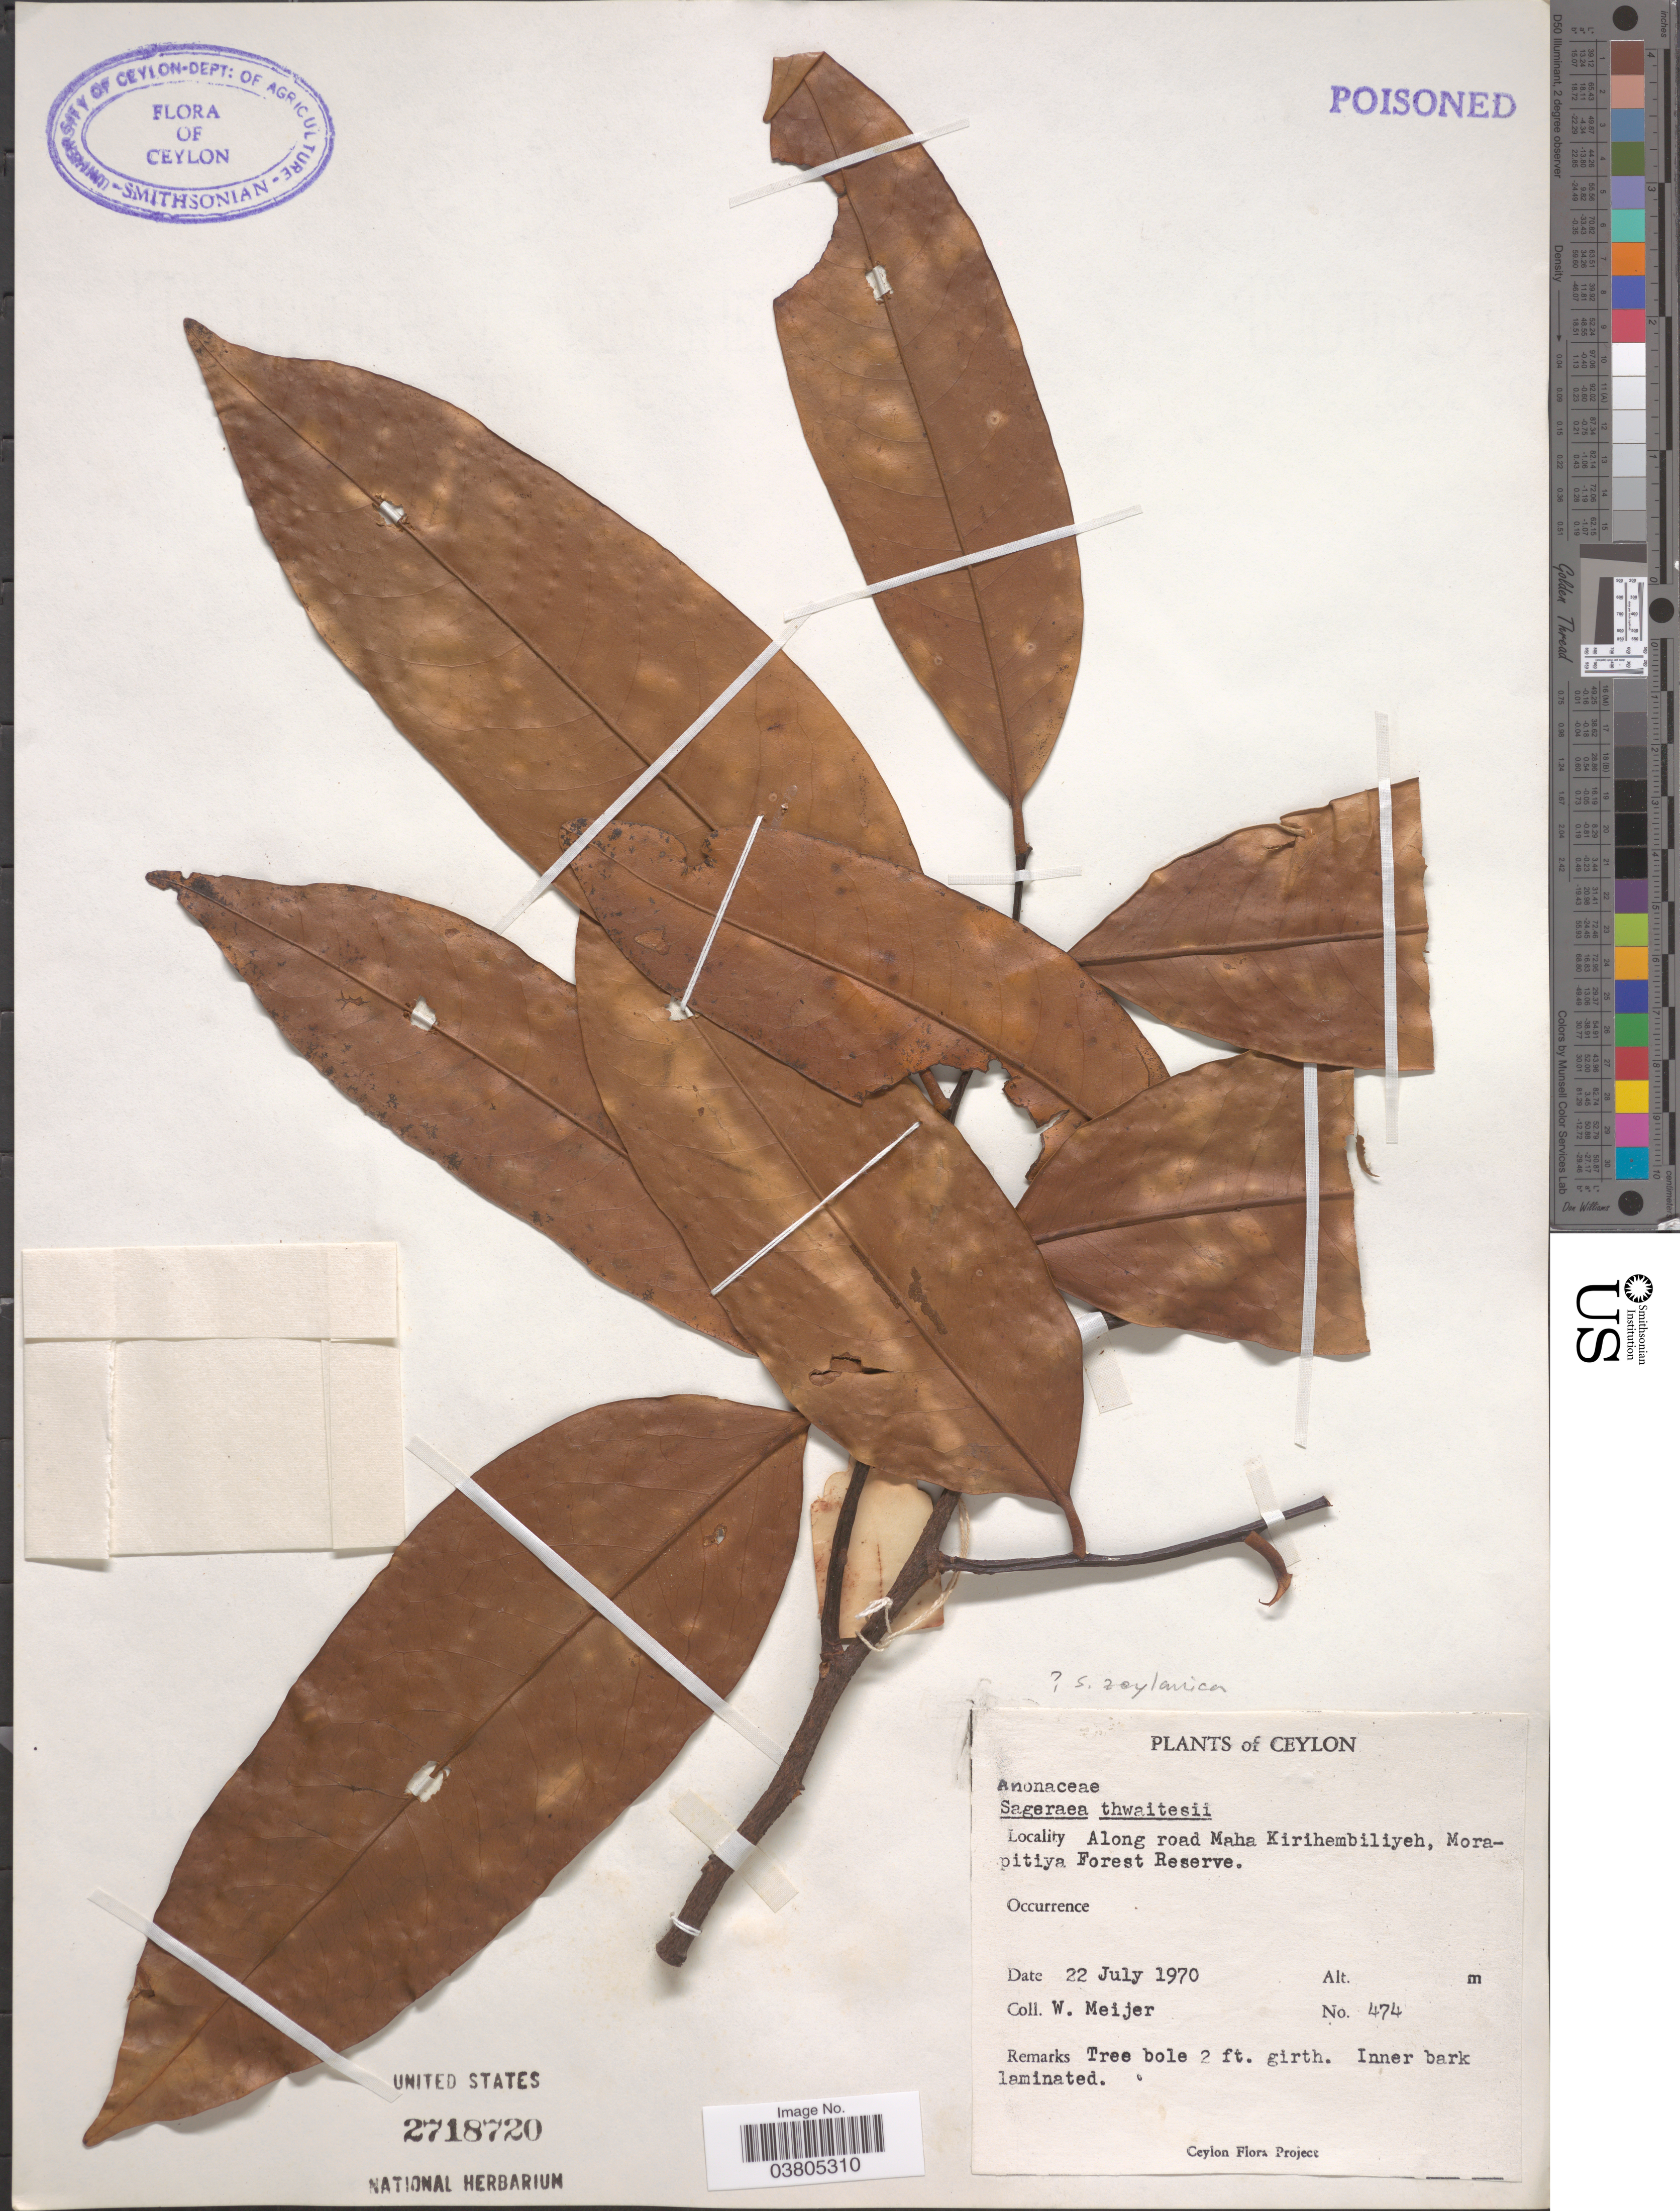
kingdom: Plantae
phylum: Tracheophyta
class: Magnoliopsida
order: Magnoliales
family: Annonaceae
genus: Sageraea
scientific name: Sageraea zeylanica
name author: Heusden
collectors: W. Meijer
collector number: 474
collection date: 1970-07-22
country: Sri Lanka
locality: Ceylon. Along road Maha Kirihembiliyeh, Morapitiya Forest Reserve.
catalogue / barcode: US 2718720